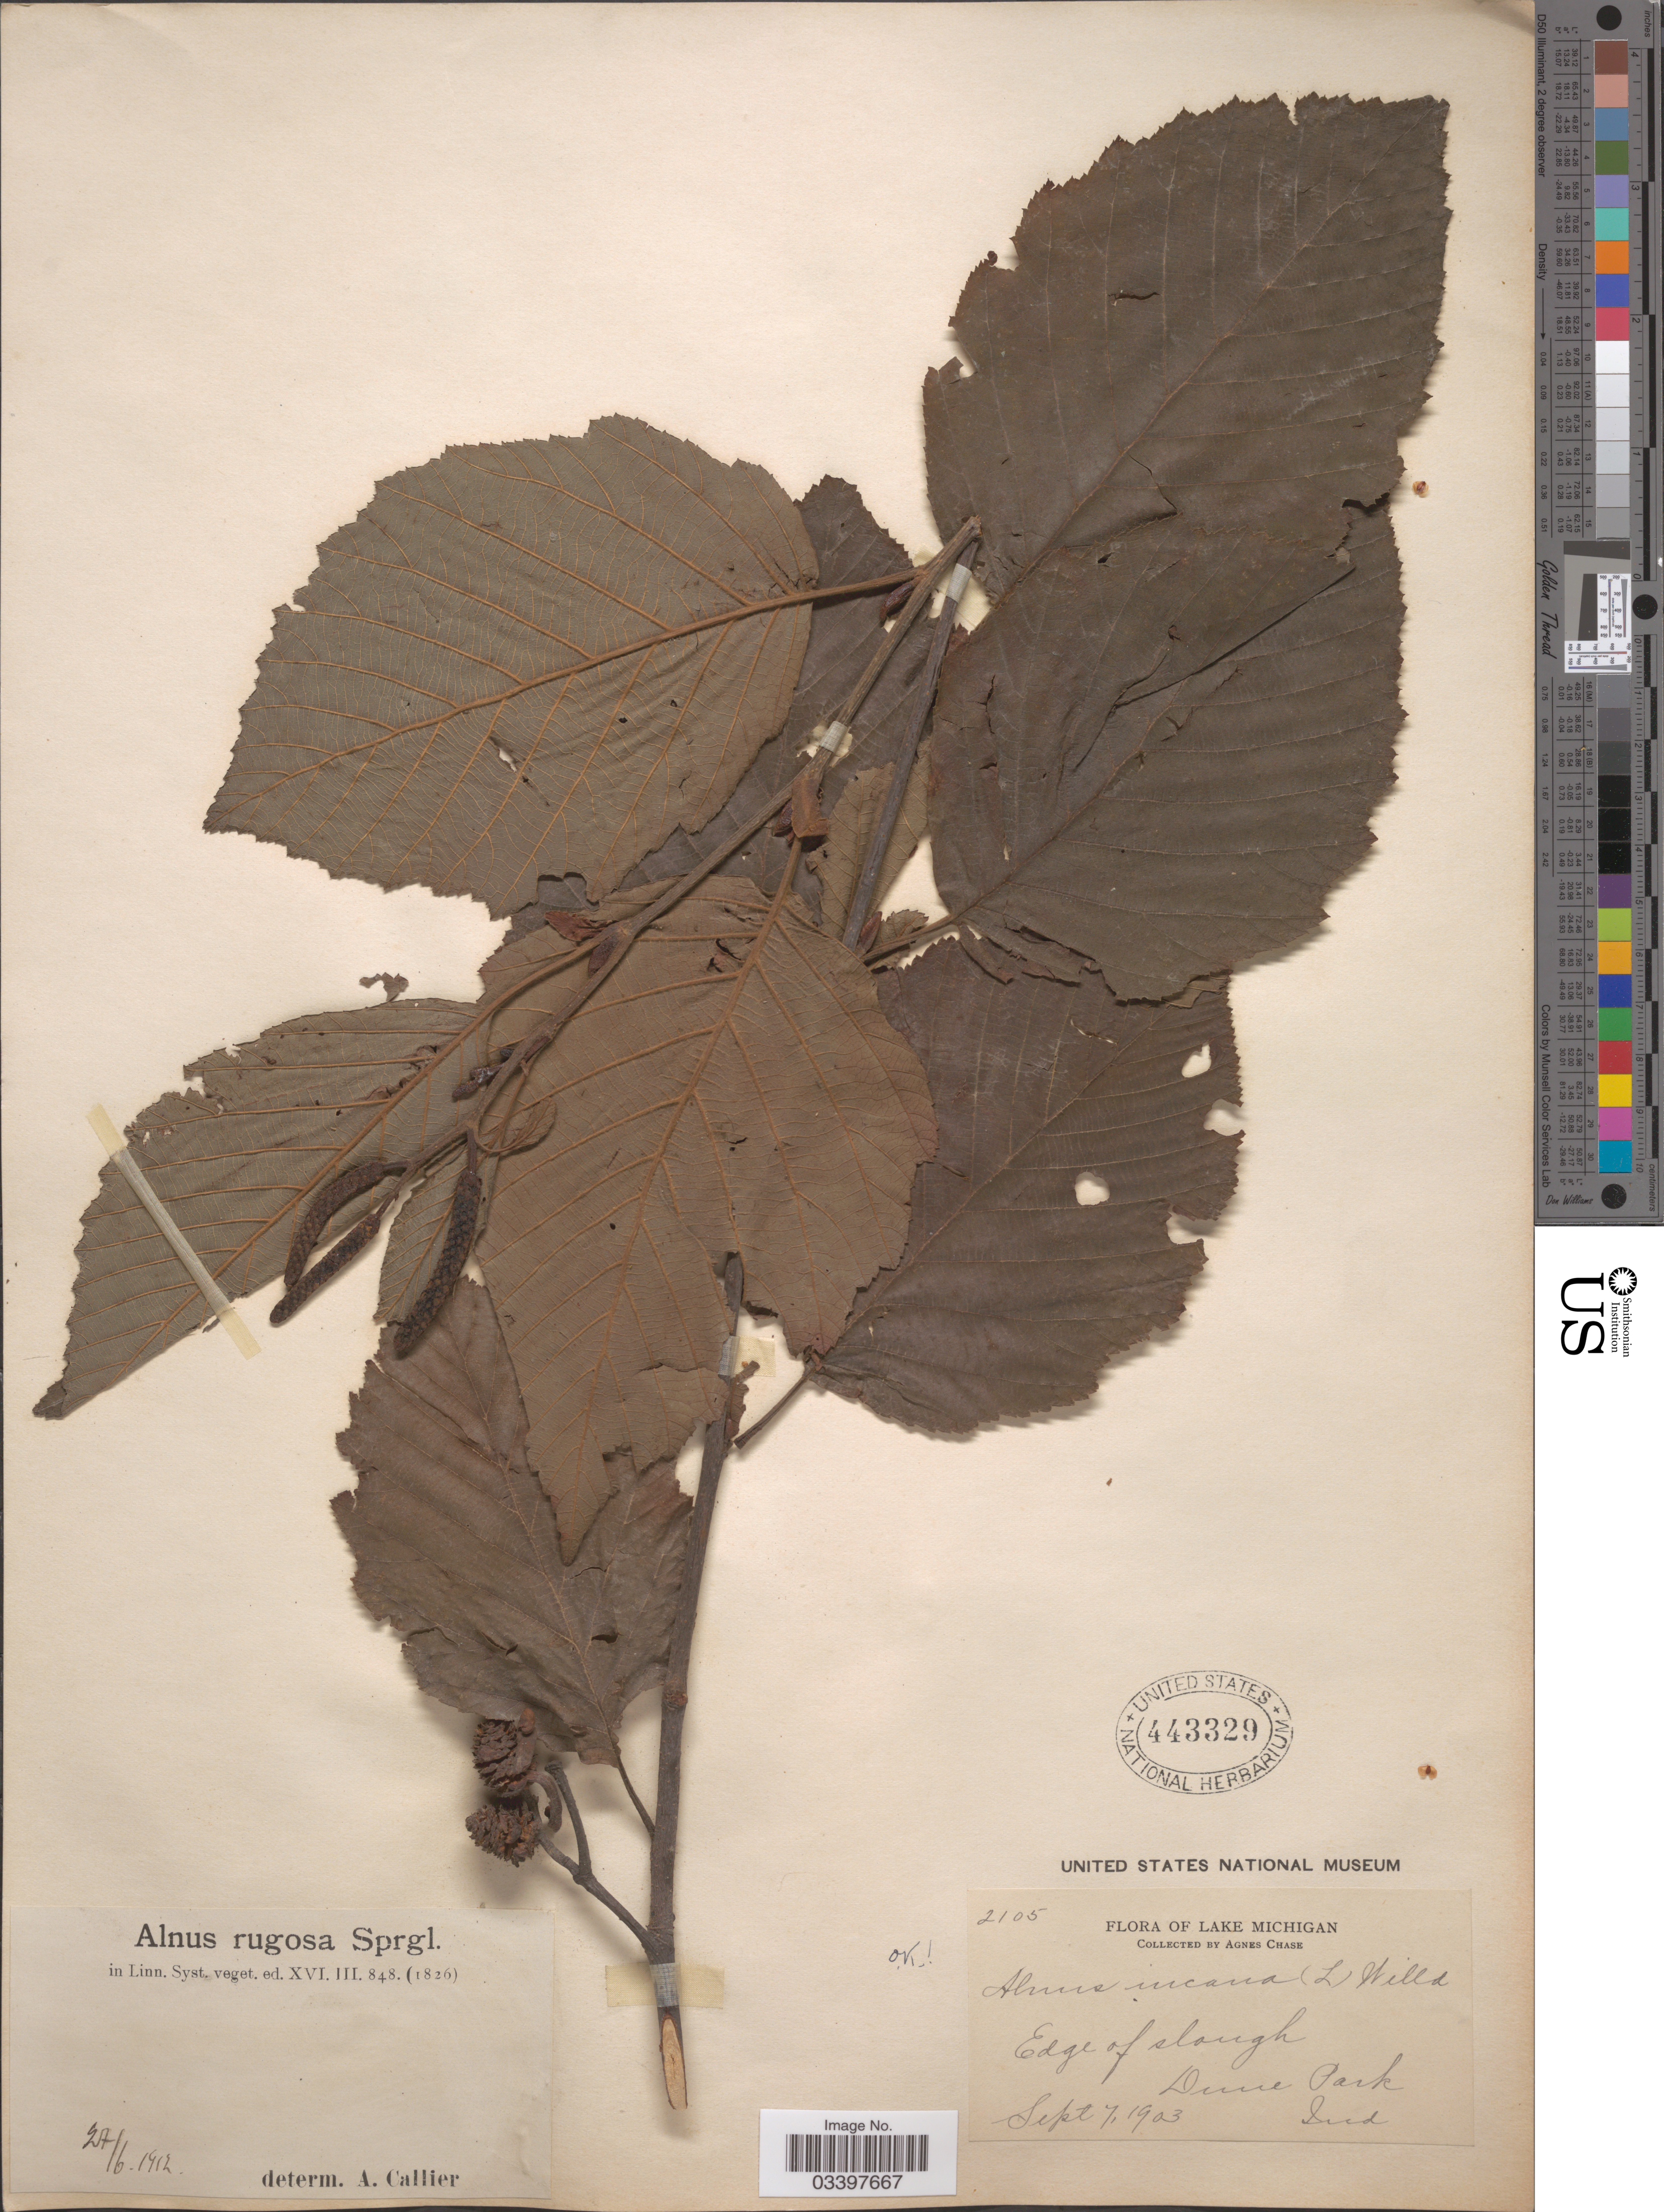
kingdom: Plantae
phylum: Tracheophyta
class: Magnoliopsida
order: Fagales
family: Betulaceae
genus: Alnus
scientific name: Alnus incana subsp. rugosa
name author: (Du Roi) R.T. Clausen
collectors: A. Chase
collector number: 2105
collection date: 1903-09-07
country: United States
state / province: Indiana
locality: Lake Michigan, Edge of slough, Dune Park.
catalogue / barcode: US 443329